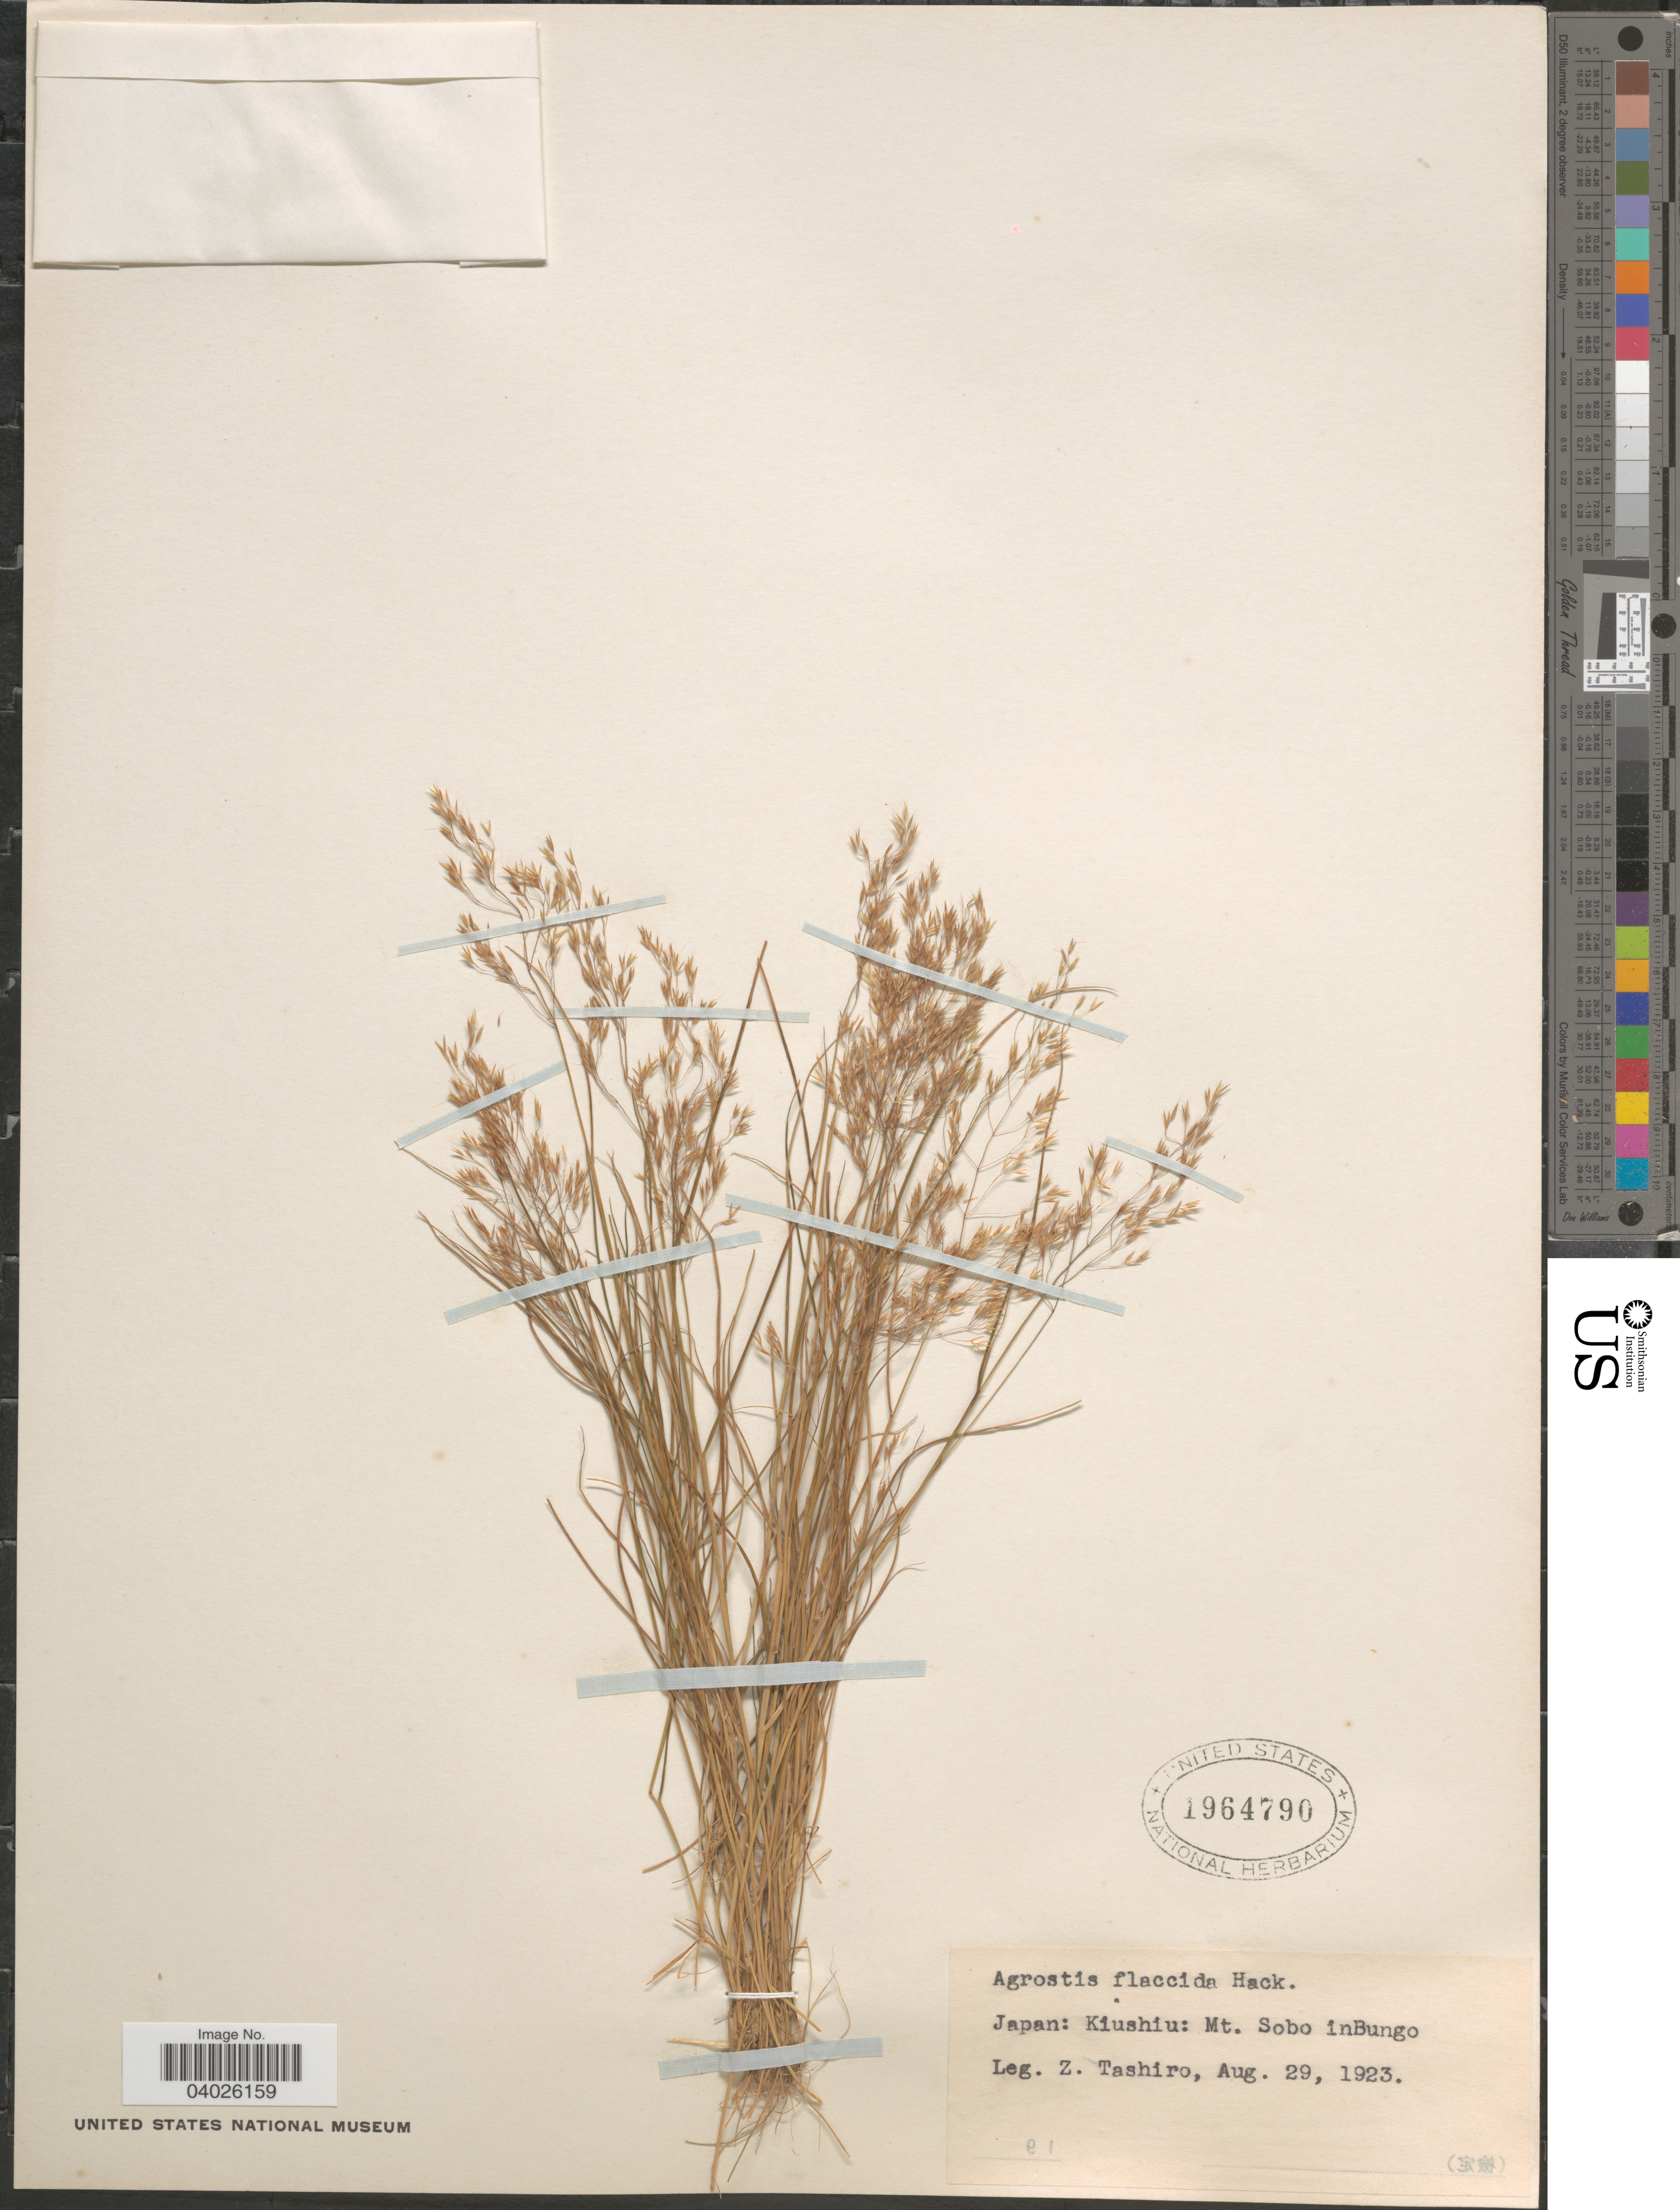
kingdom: Plantae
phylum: Tracheophyta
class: Liliopsida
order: Poales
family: Poaceae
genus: Agrostis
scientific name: Agrostis flaccida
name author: Hack.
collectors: Z. Tashiro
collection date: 1923-08-29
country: Japan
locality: Kiushiu: Mt. Sobo inBungo.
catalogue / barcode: US 1964790